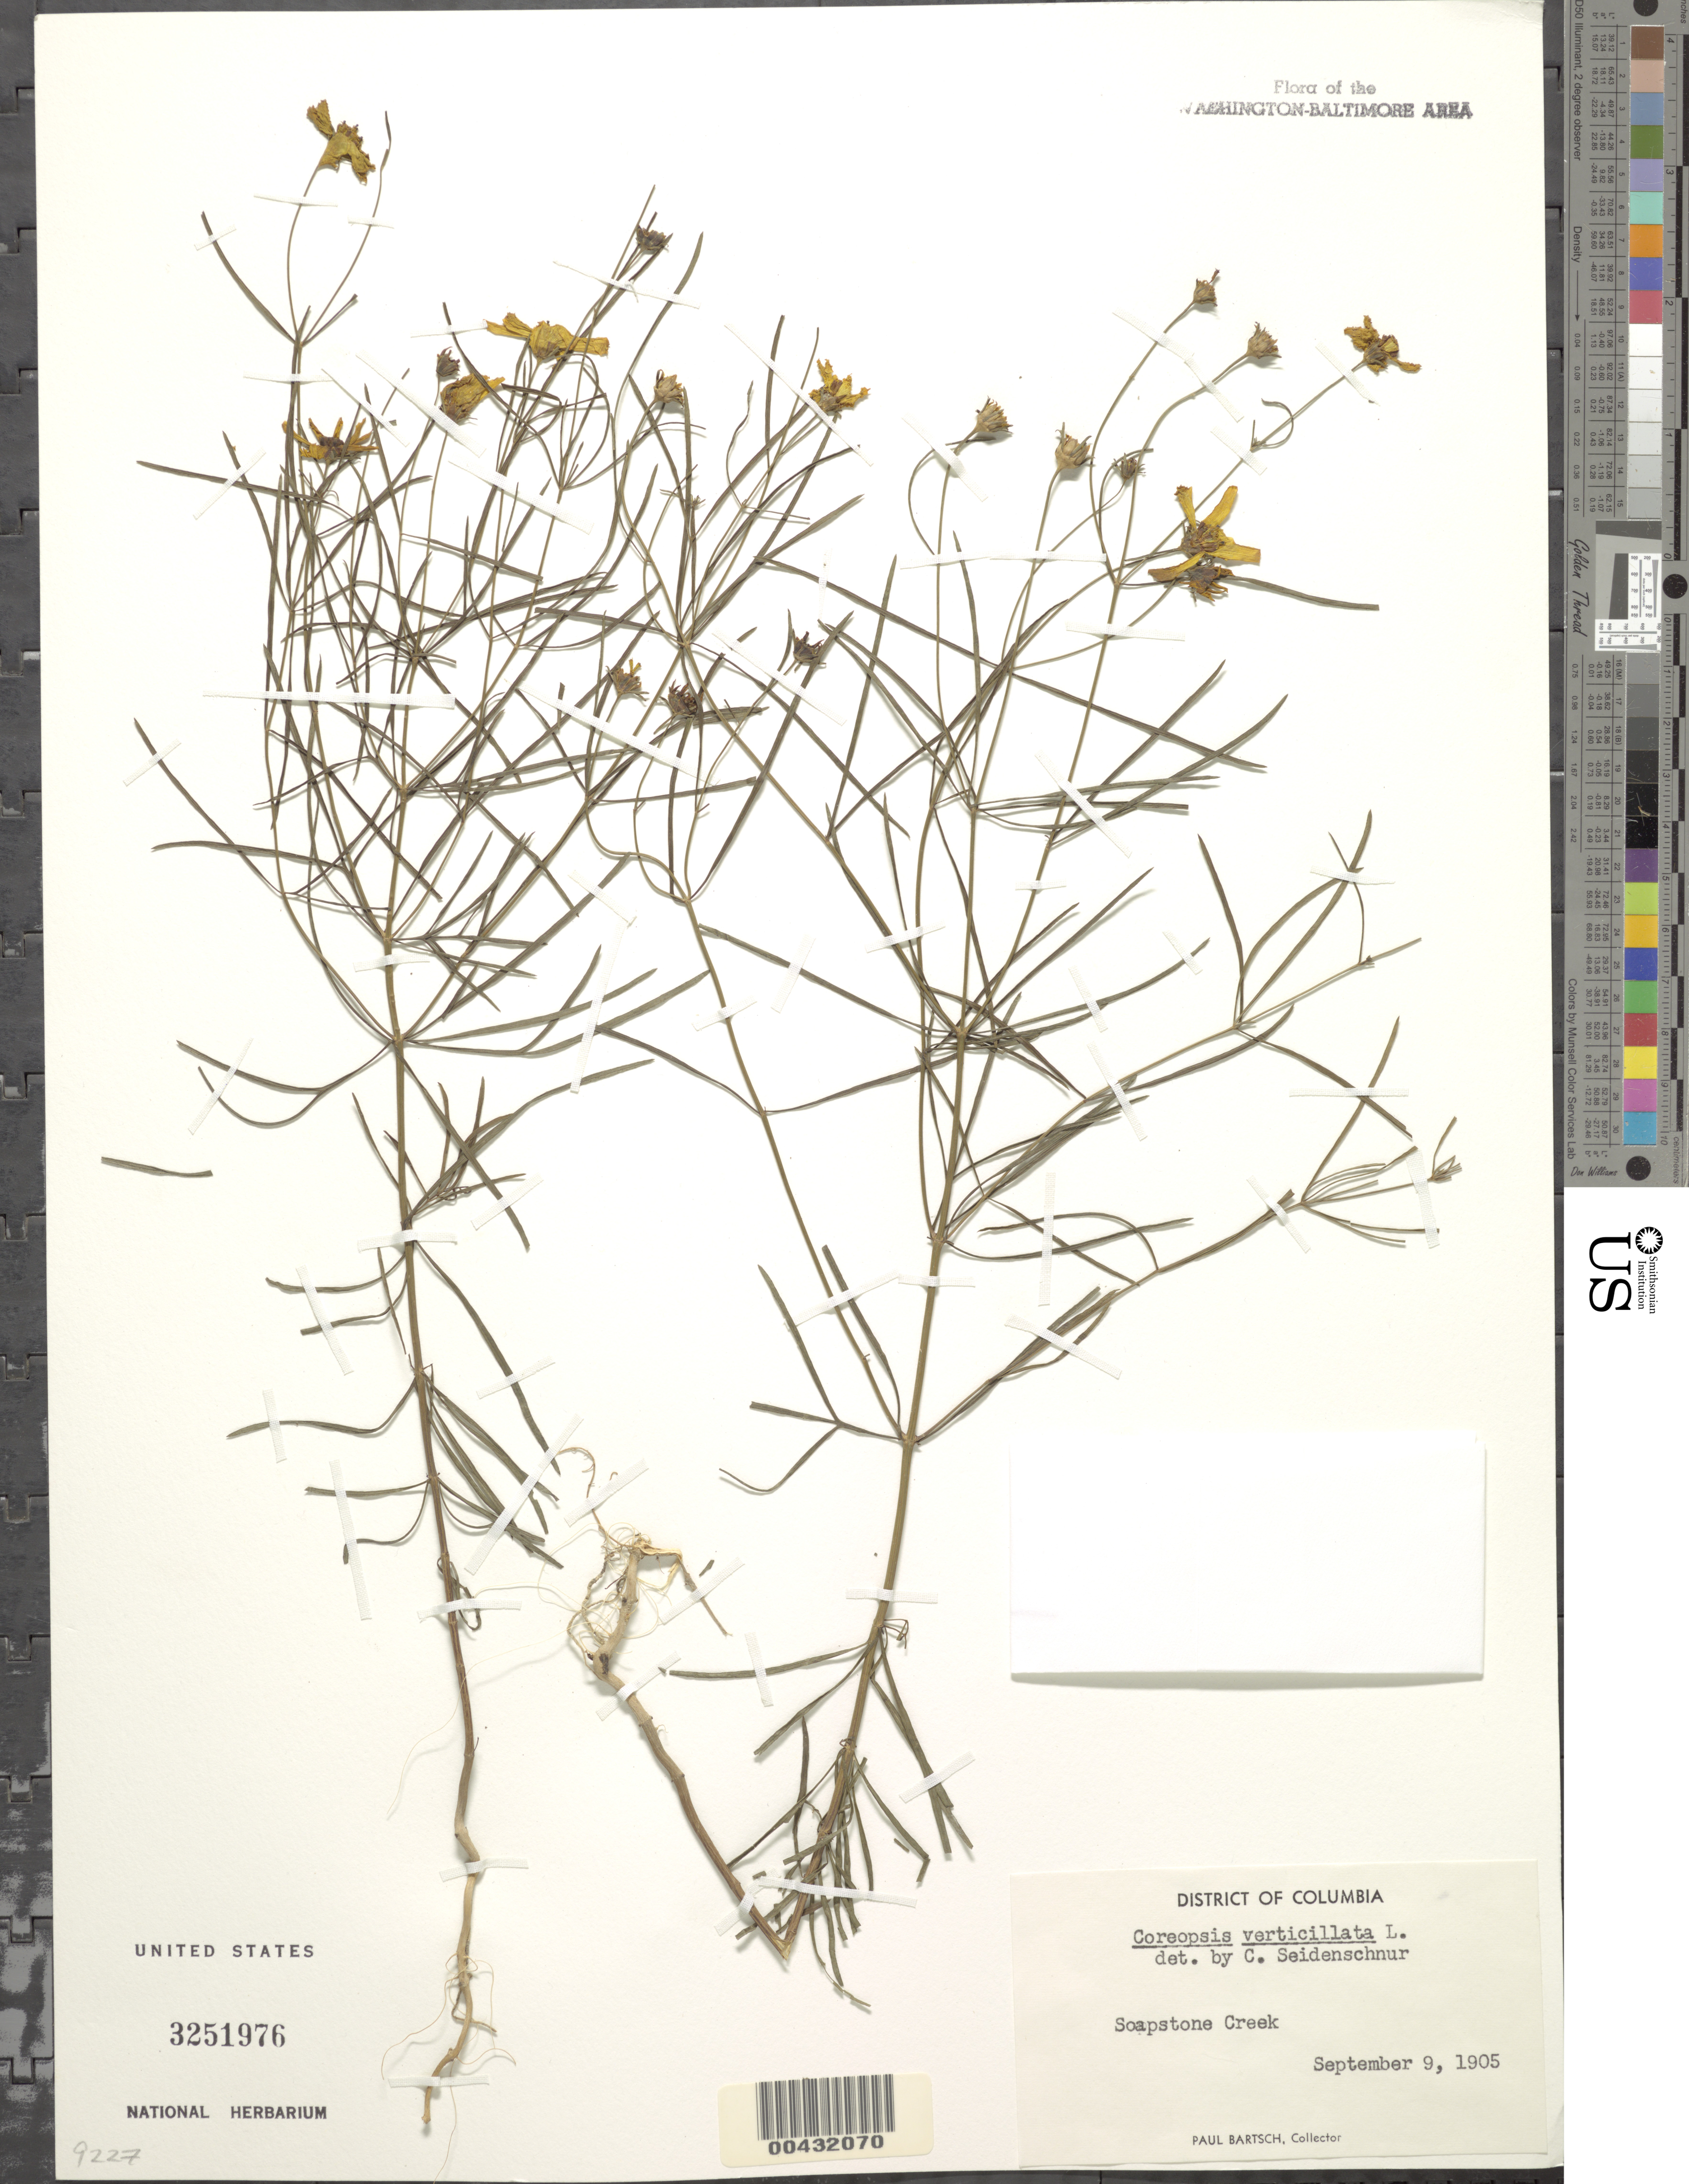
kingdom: Plantae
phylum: Tracheophyta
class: Magnoliopsida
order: Asterales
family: Asteraceae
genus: Coreopsis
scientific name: Coreopsis verticillata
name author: L.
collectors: P. Bartsch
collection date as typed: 09 Sep 1905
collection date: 1905-09-09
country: United States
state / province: District of Columbia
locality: Soapstone Creek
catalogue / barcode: US 3251976